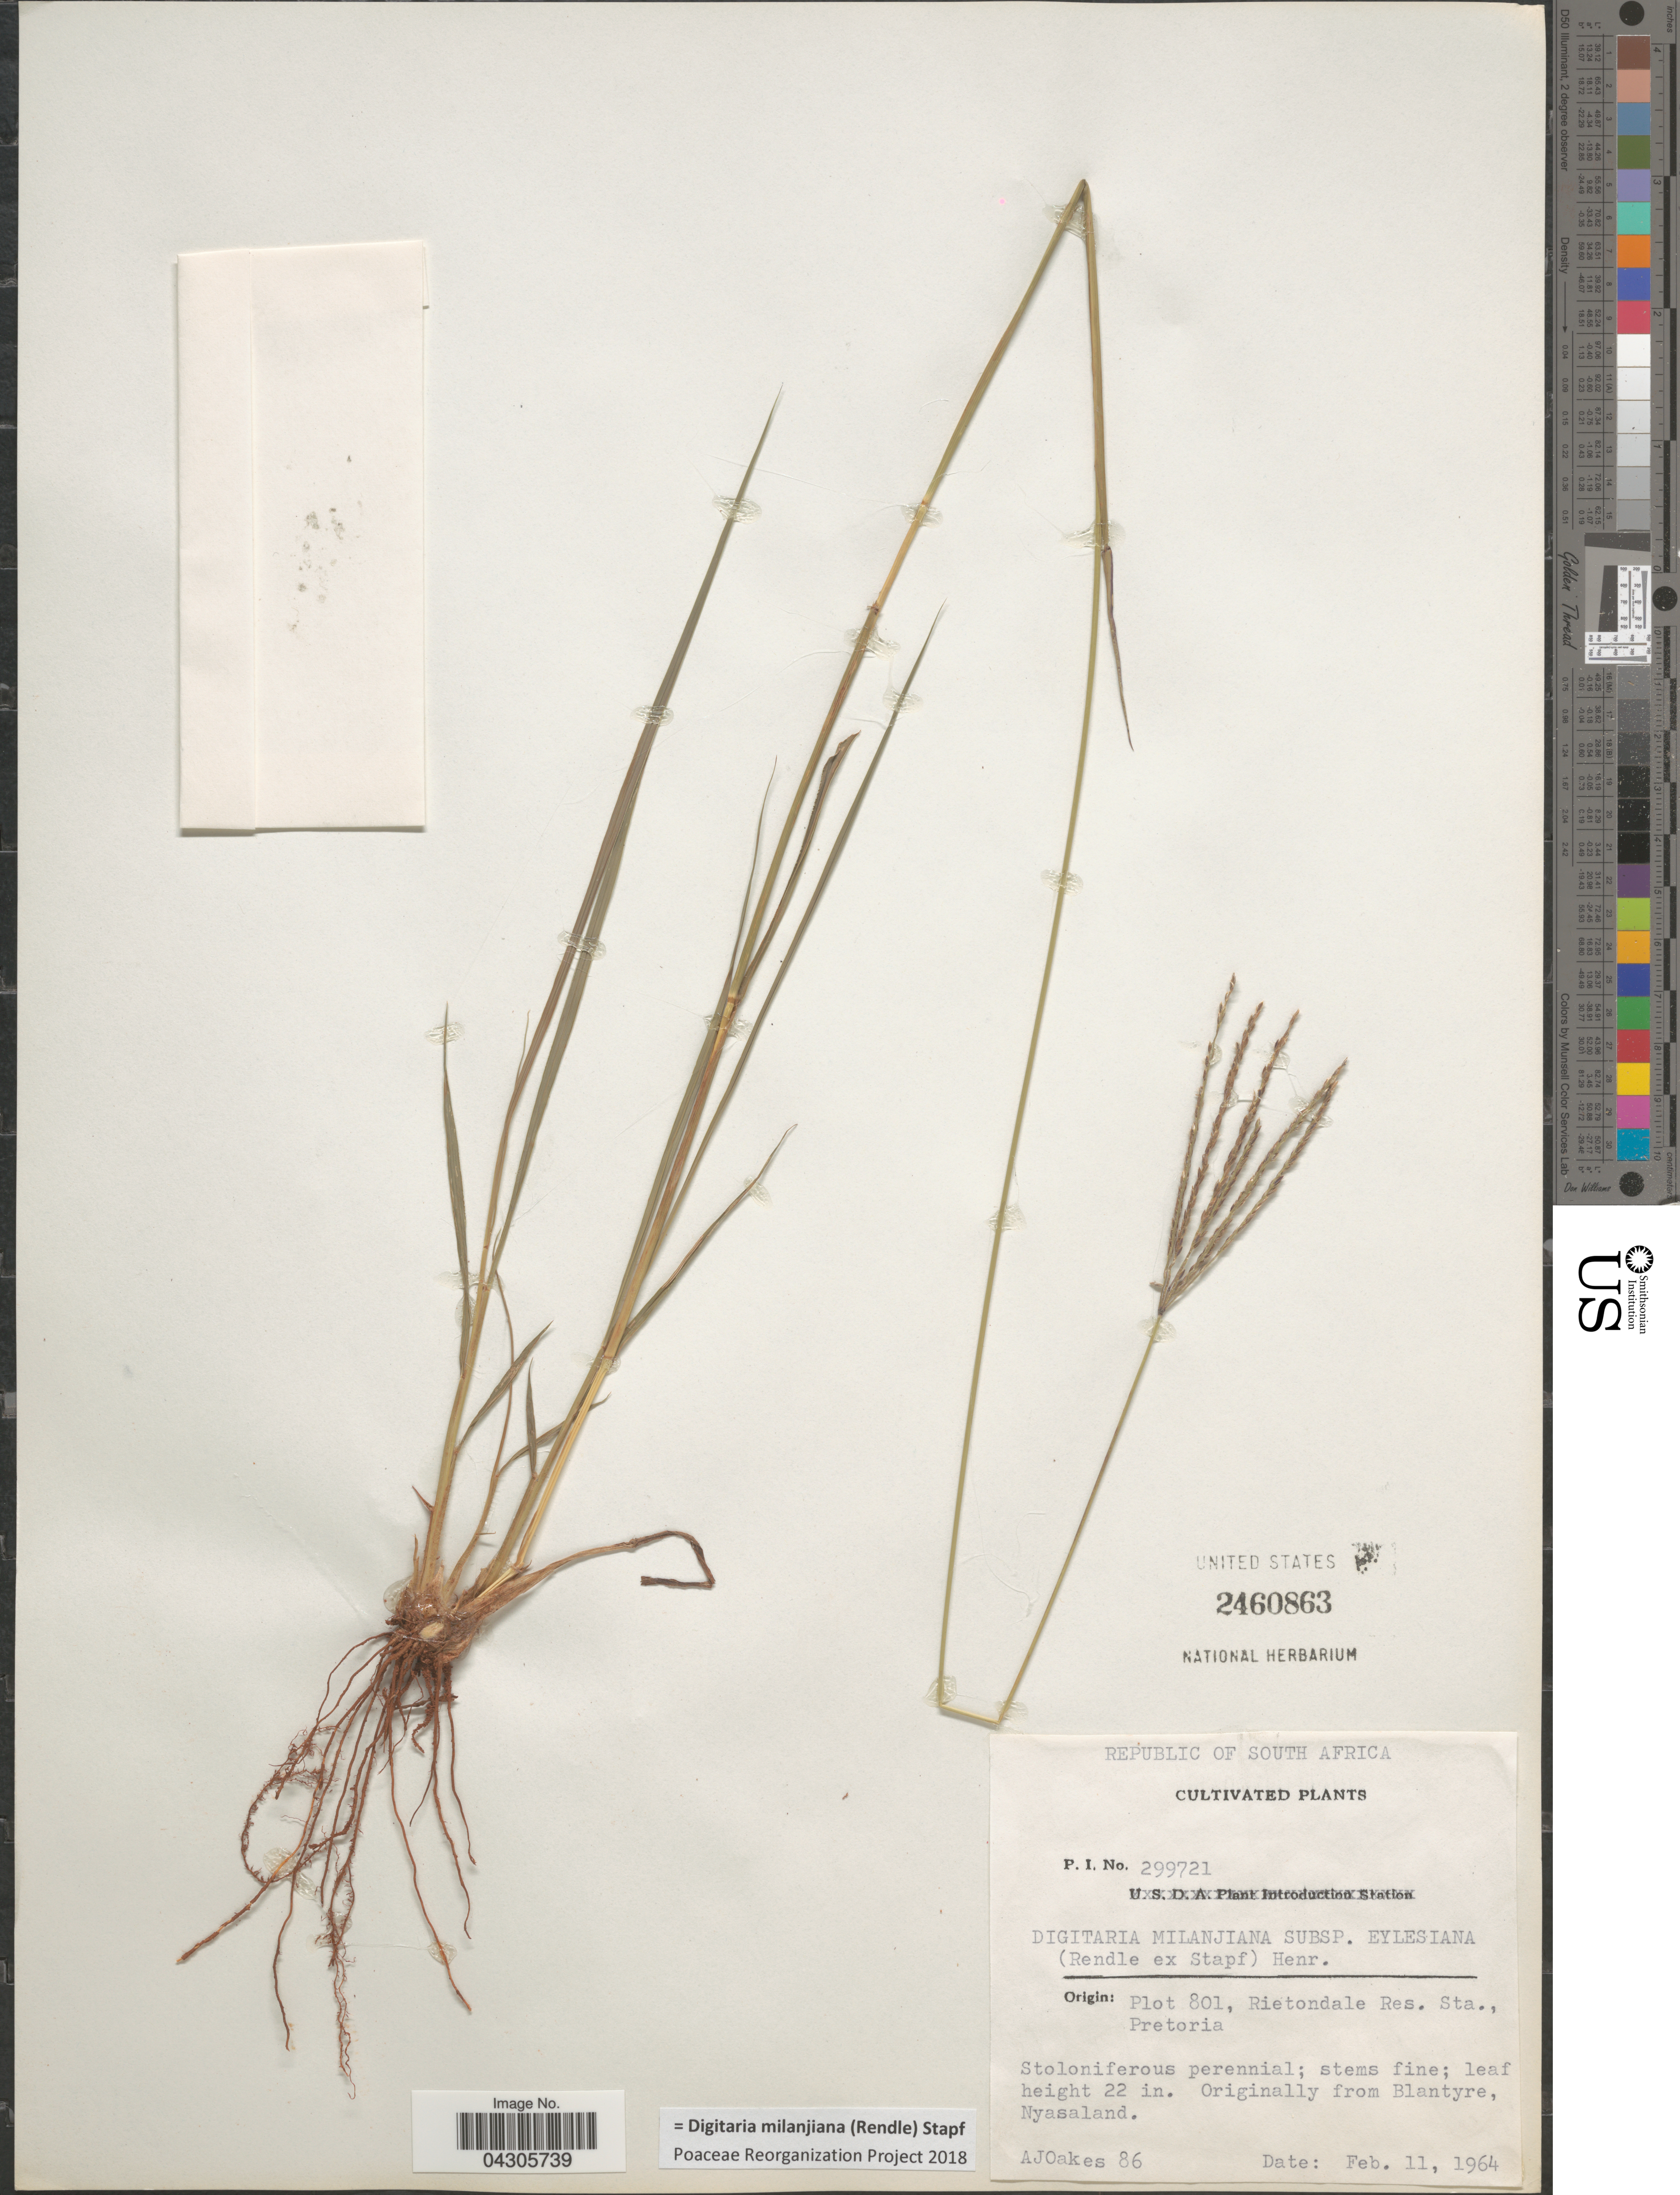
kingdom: Plantae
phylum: Tracheophyta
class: Liliopsida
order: Poales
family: Poaceae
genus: Digitaria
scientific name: Digitaria milanjiana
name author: (Rendle) Stapf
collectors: A. Oakes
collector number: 86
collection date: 1964-02-11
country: South Africa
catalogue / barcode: US 2460863